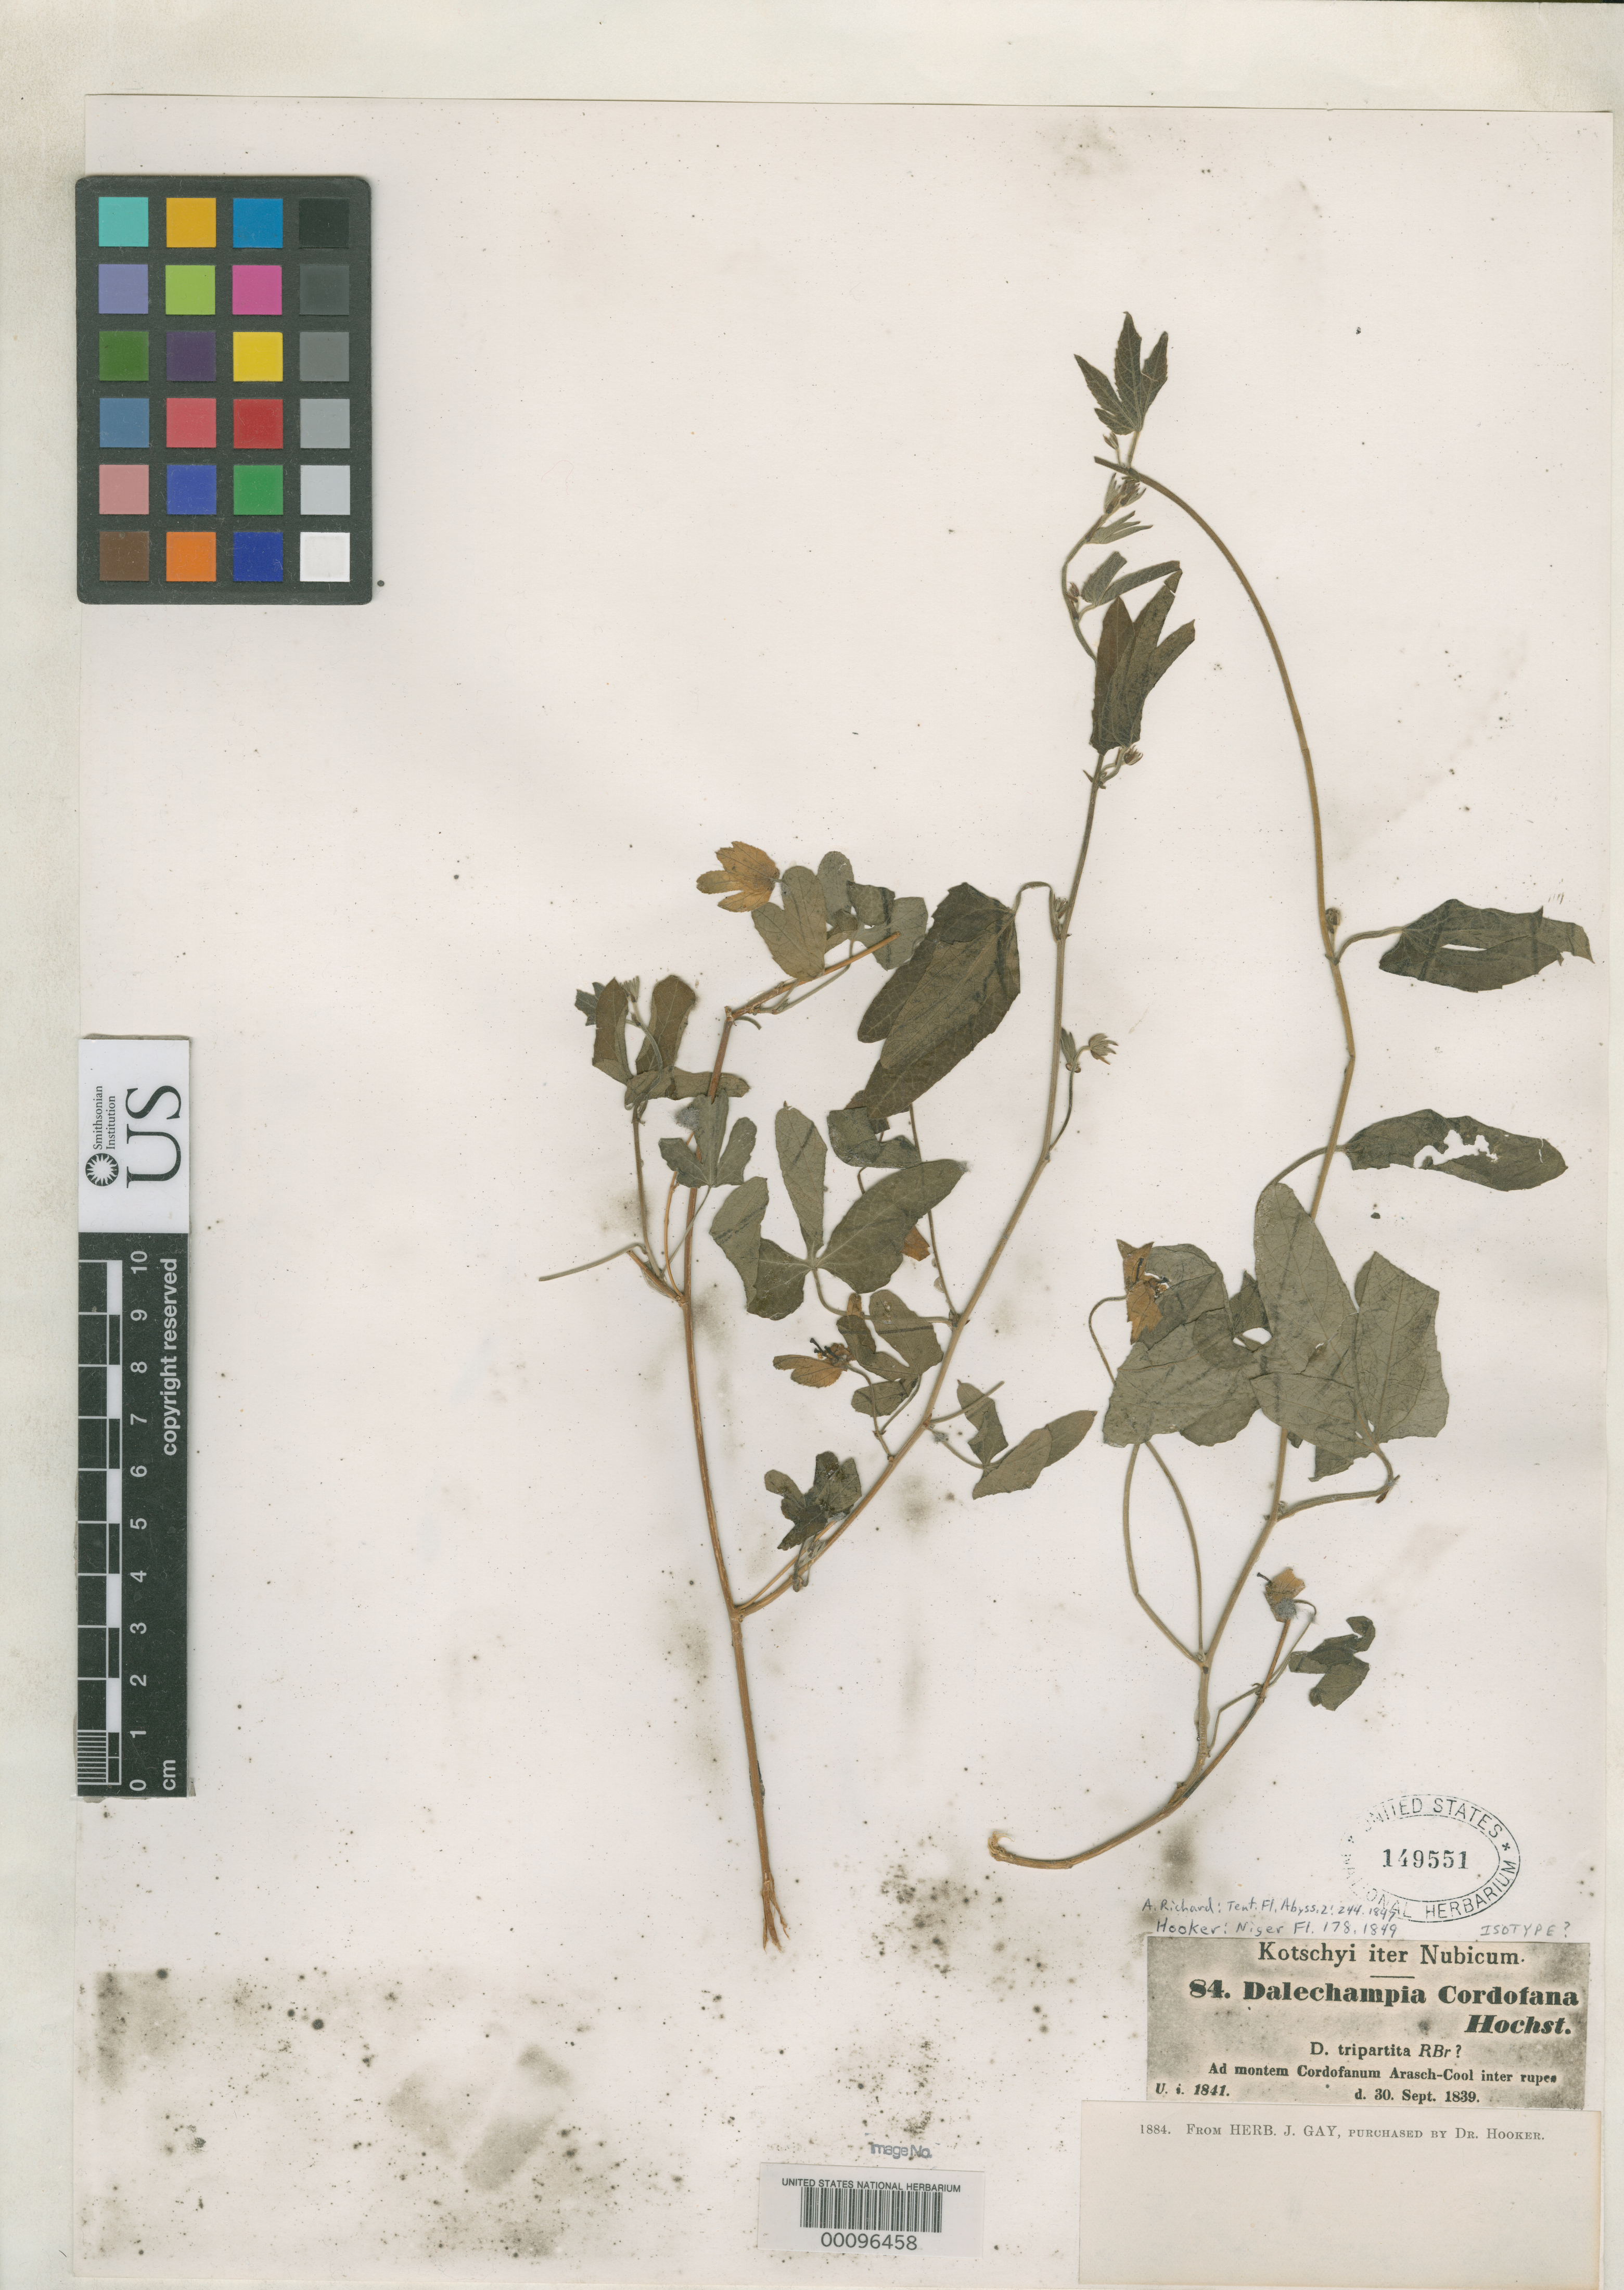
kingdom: Plantae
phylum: Tracheophyta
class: Magnoliopsida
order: Malpighiales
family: Euphorbiaceae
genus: Dalechampia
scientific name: Dalechampia cordofana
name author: Hochst. ex A. Rich.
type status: Syntype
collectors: K. G. Kotschy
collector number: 84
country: Sudan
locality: Ad montem Cordofanum Arasch-Cool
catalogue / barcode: US 149551